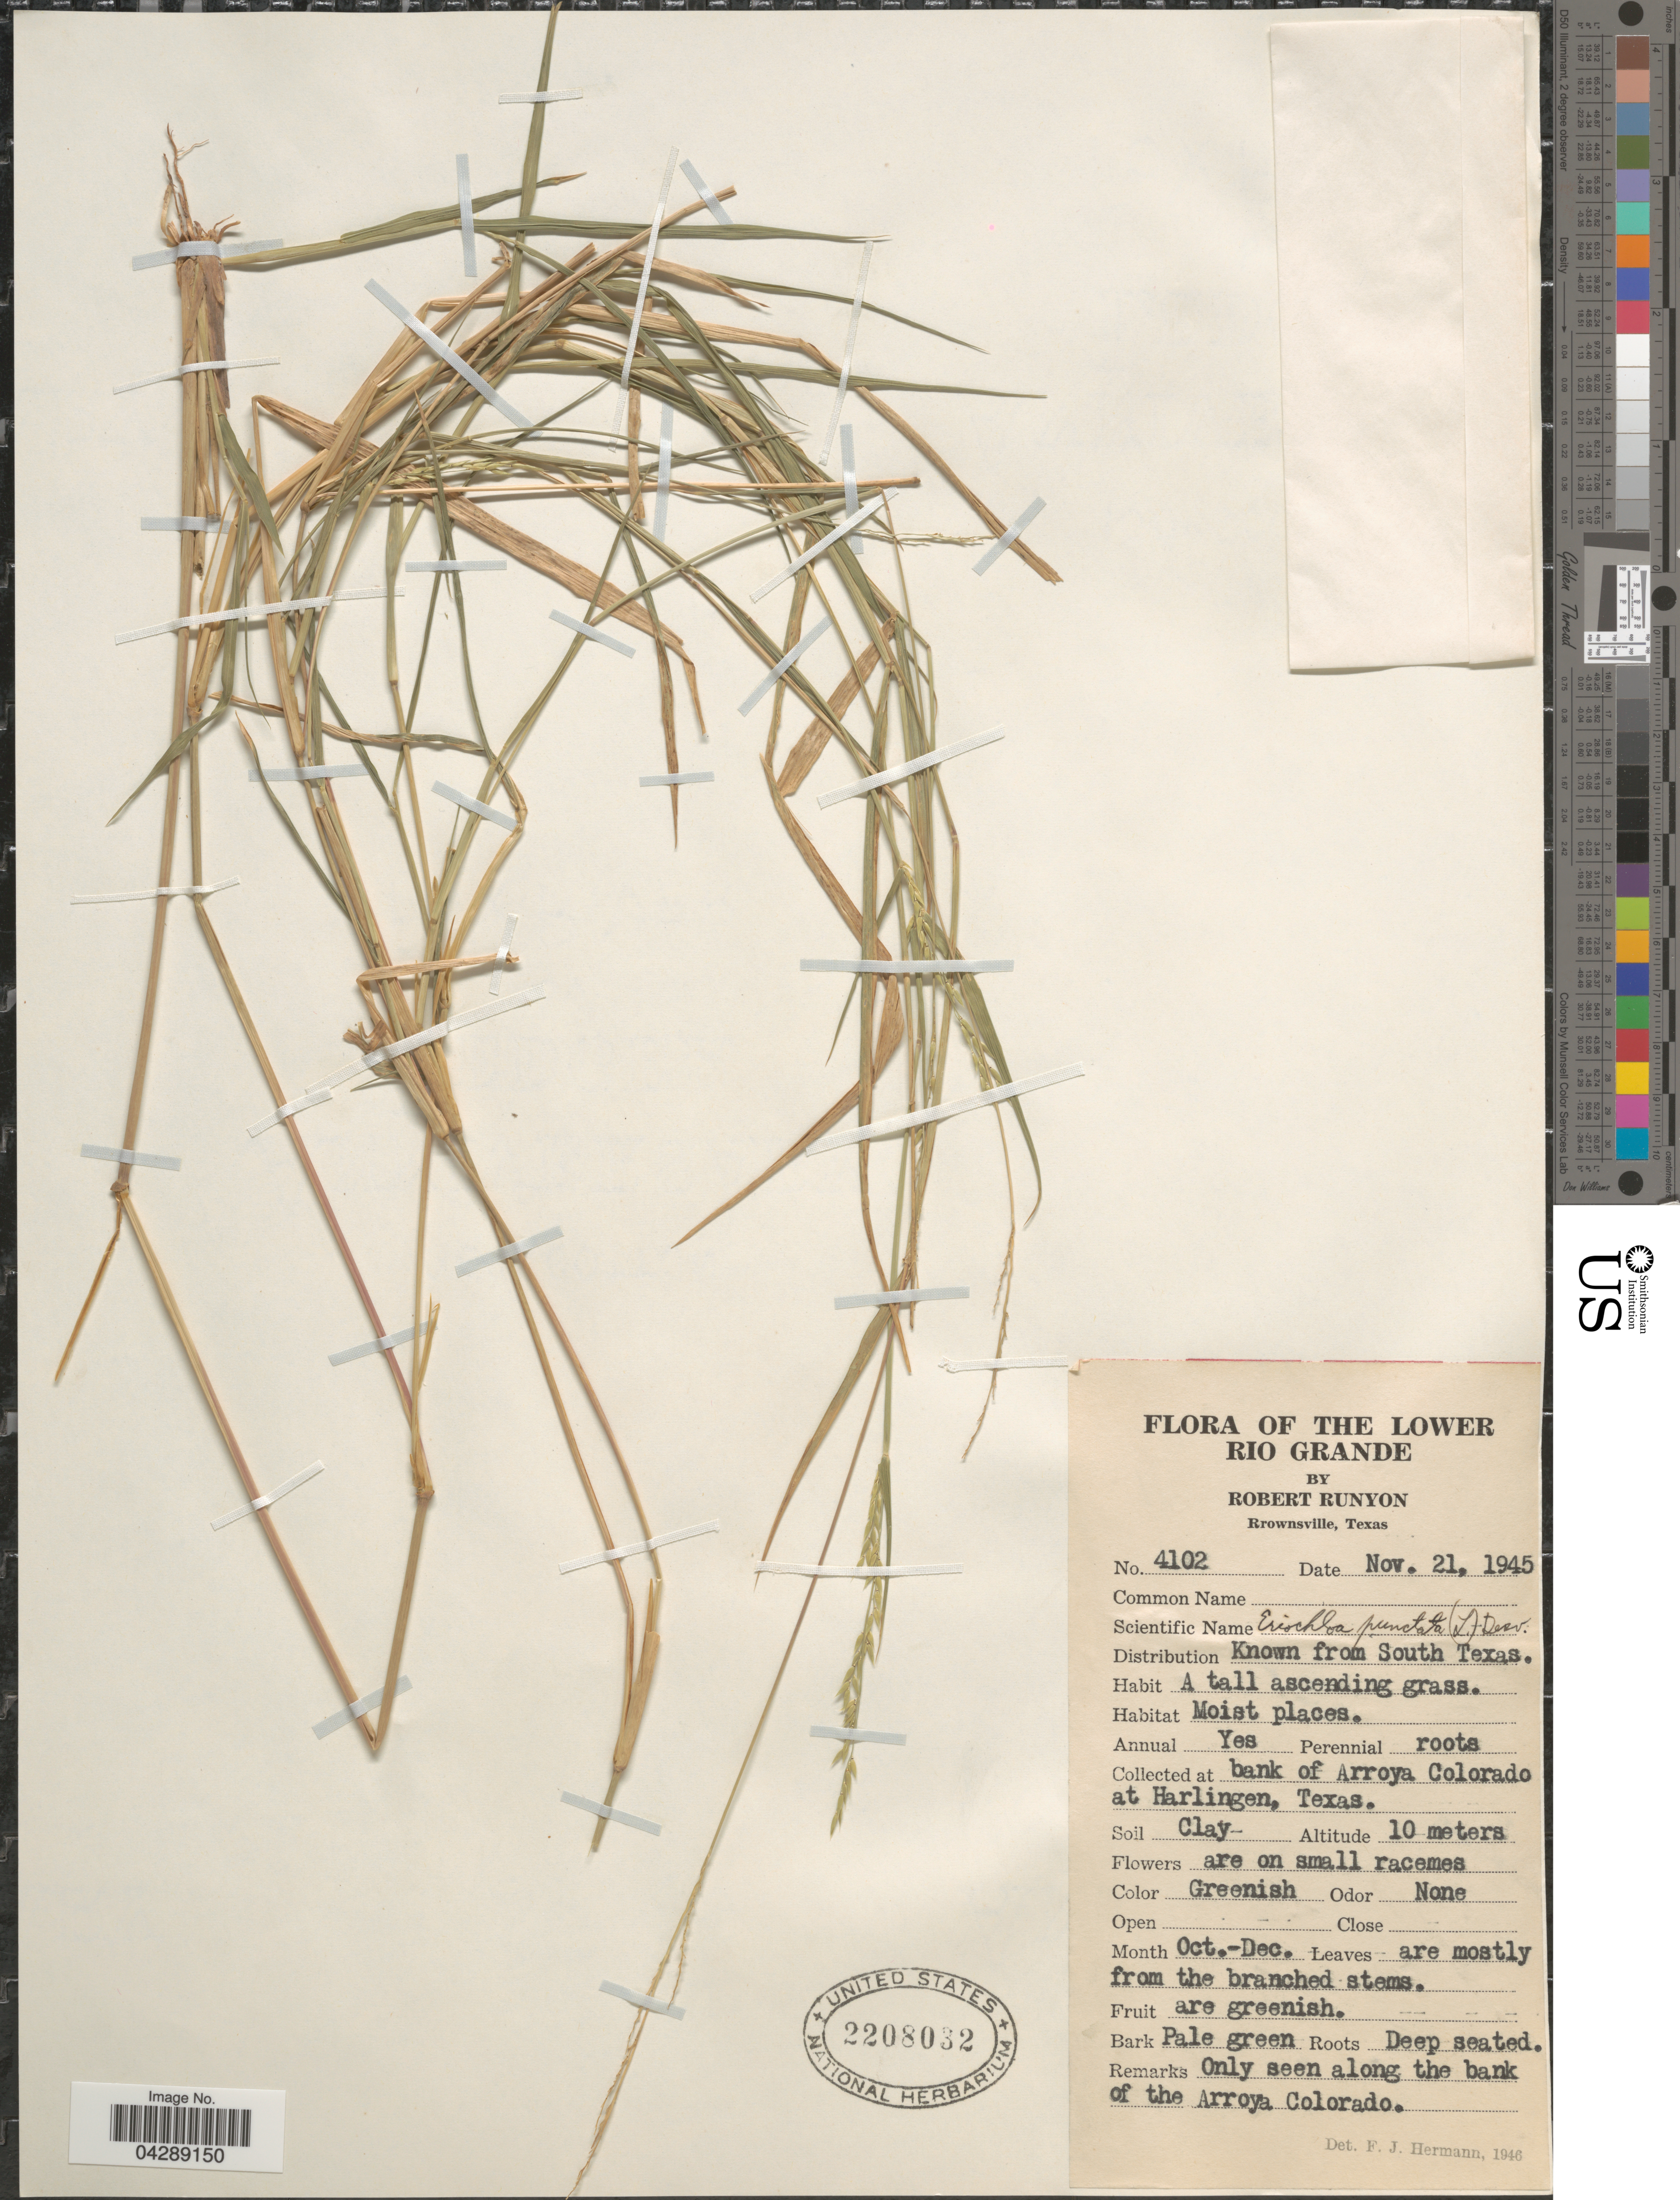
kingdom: Plantae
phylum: Tracheophyta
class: Liliopsida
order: Poales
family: Poaceae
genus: Eriochloa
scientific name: Eriochloa punctata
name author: (L.) Desv. ex Ham.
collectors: R. Runyon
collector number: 4102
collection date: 1945-11-21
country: United States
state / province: Texas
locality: The Lower Rio Grande. Bank of Arroya Colorado at Harlingen.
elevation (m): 10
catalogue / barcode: US 2208032